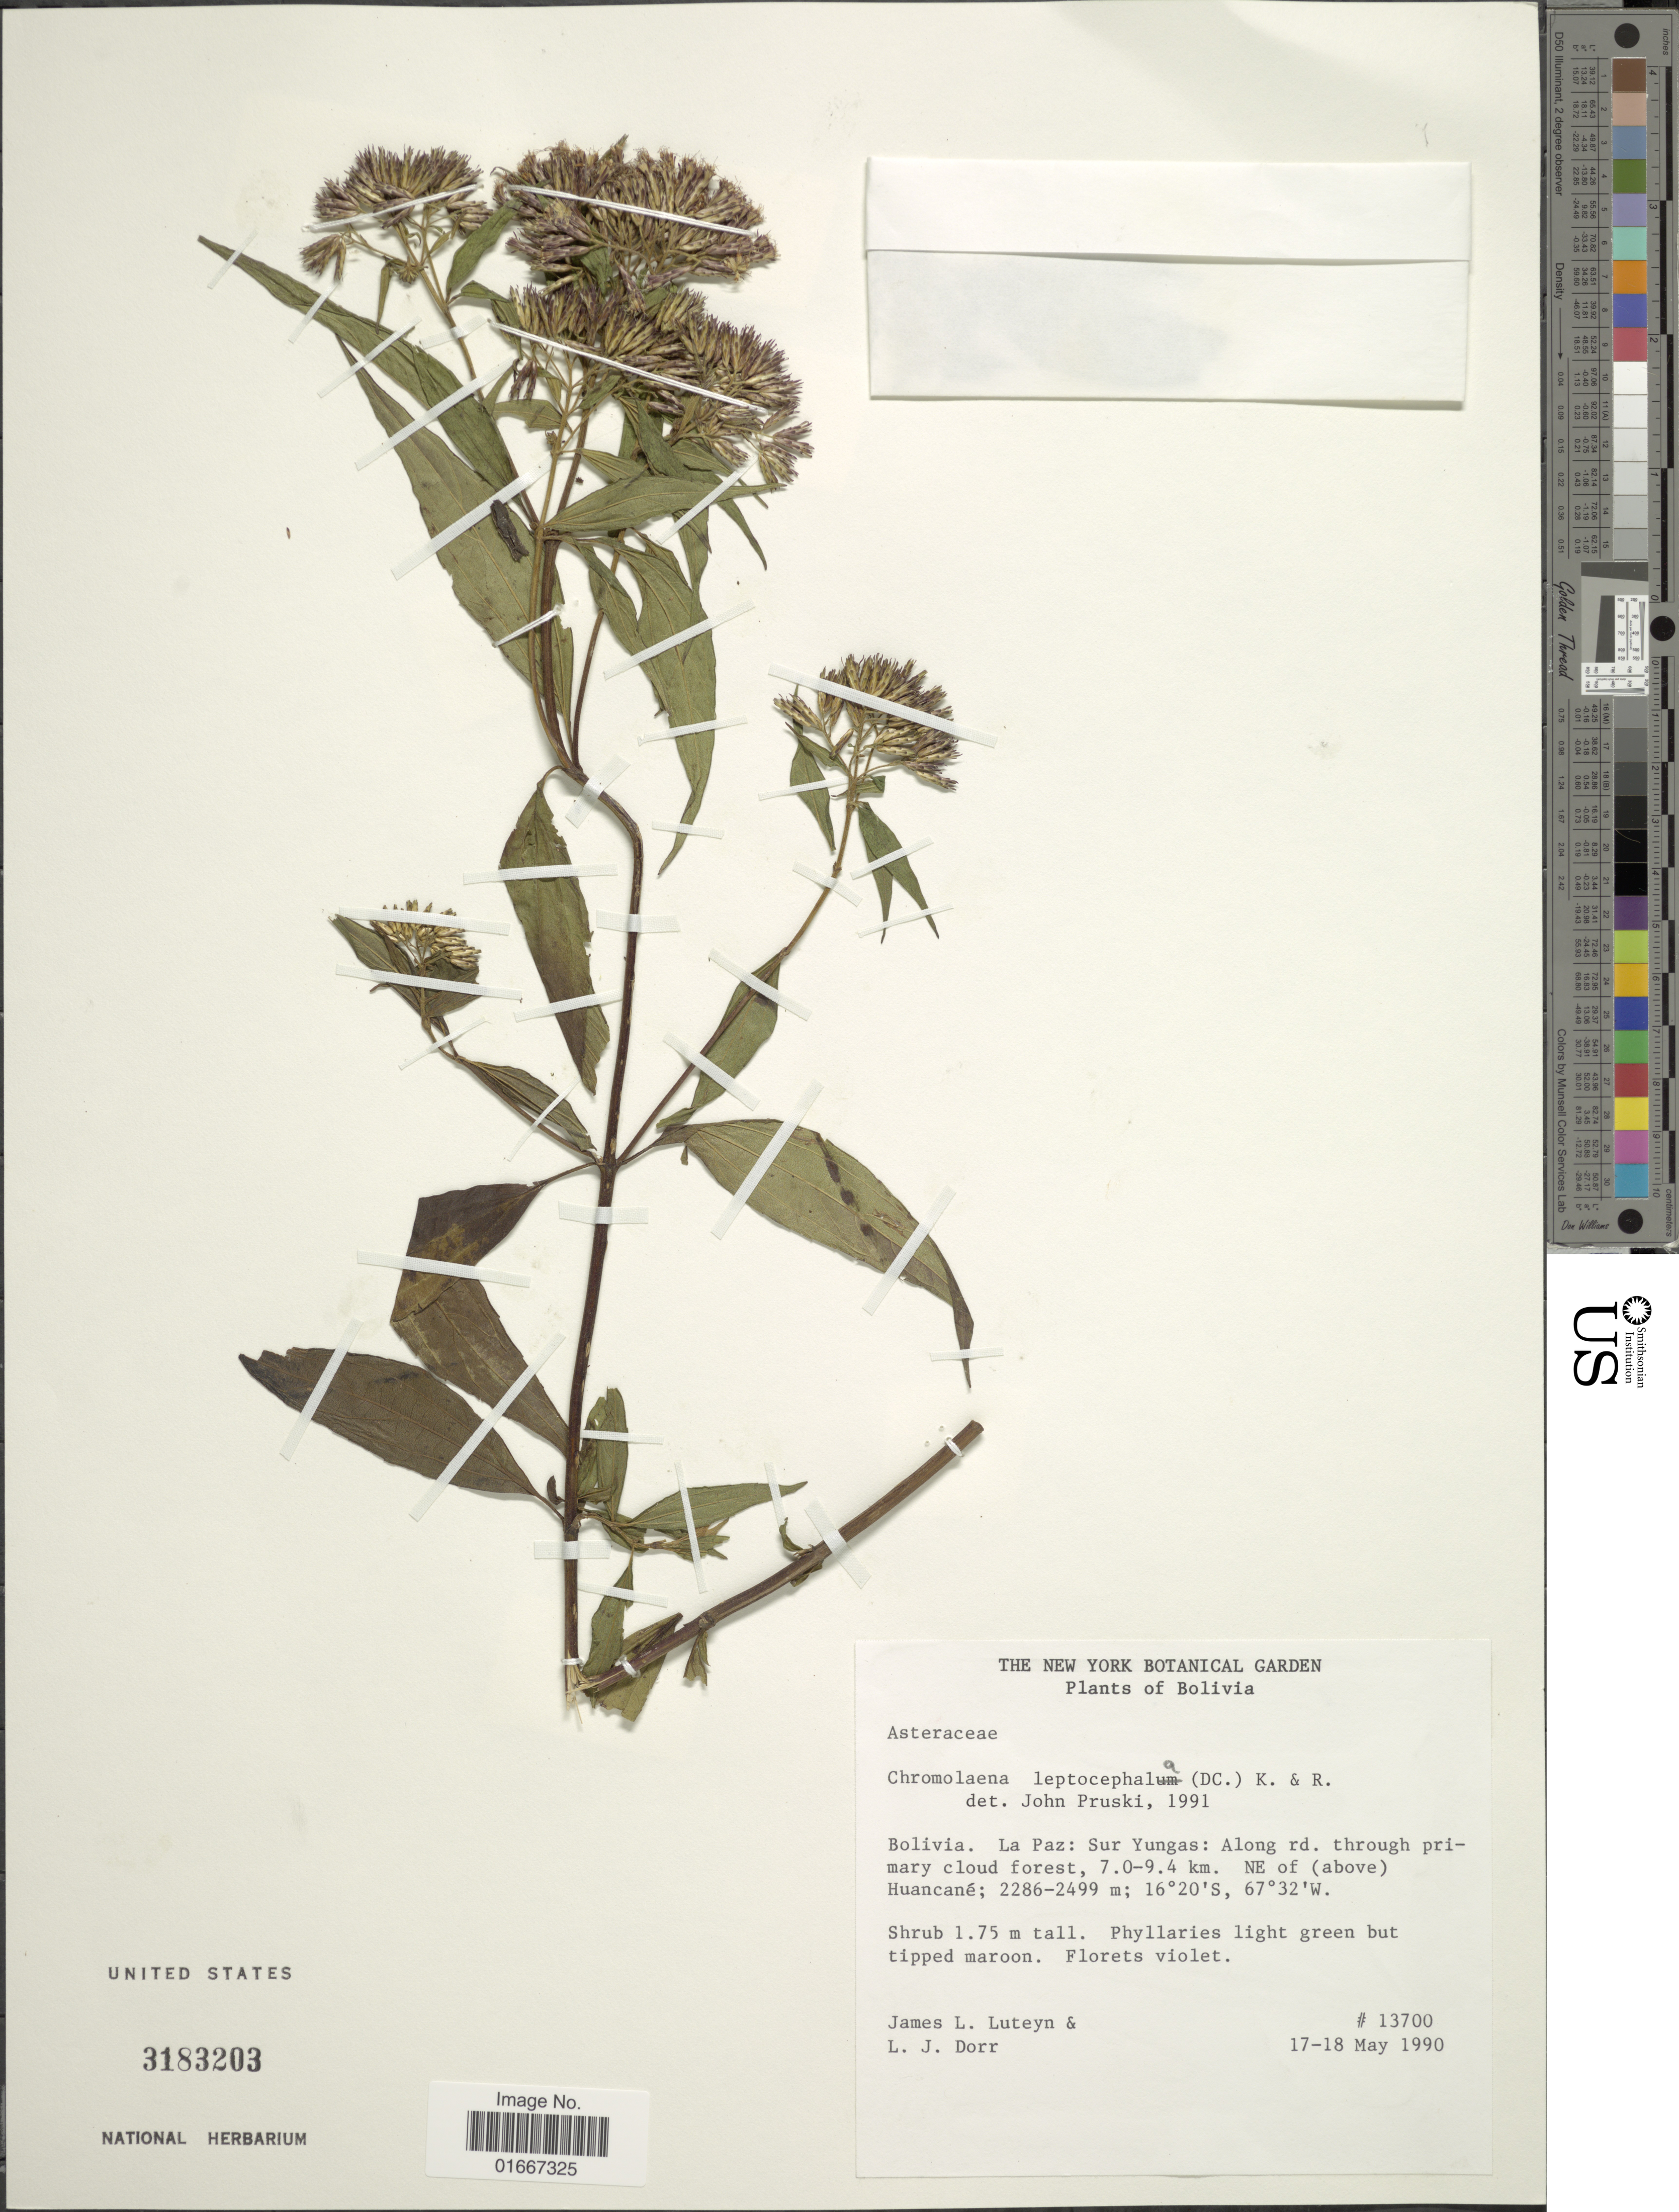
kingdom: Plantae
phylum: Tracheophyta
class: Magnoliopsida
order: Asterales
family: Asteraceae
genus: Chromolaena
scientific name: Chromolaena leptocephala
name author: (DC.) R.M. King & H. Rob.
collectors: J. L. Luteyn & L. J. Dorr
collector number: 13700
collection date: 1990-05-17/1990-05-18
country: Bolivia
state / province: La Paz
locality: Sur Yungas: Along rd. through primary cloud forest, 7.0-9.4 km. NE of (above) Huancane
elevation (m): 2286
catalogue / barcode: US 3183203